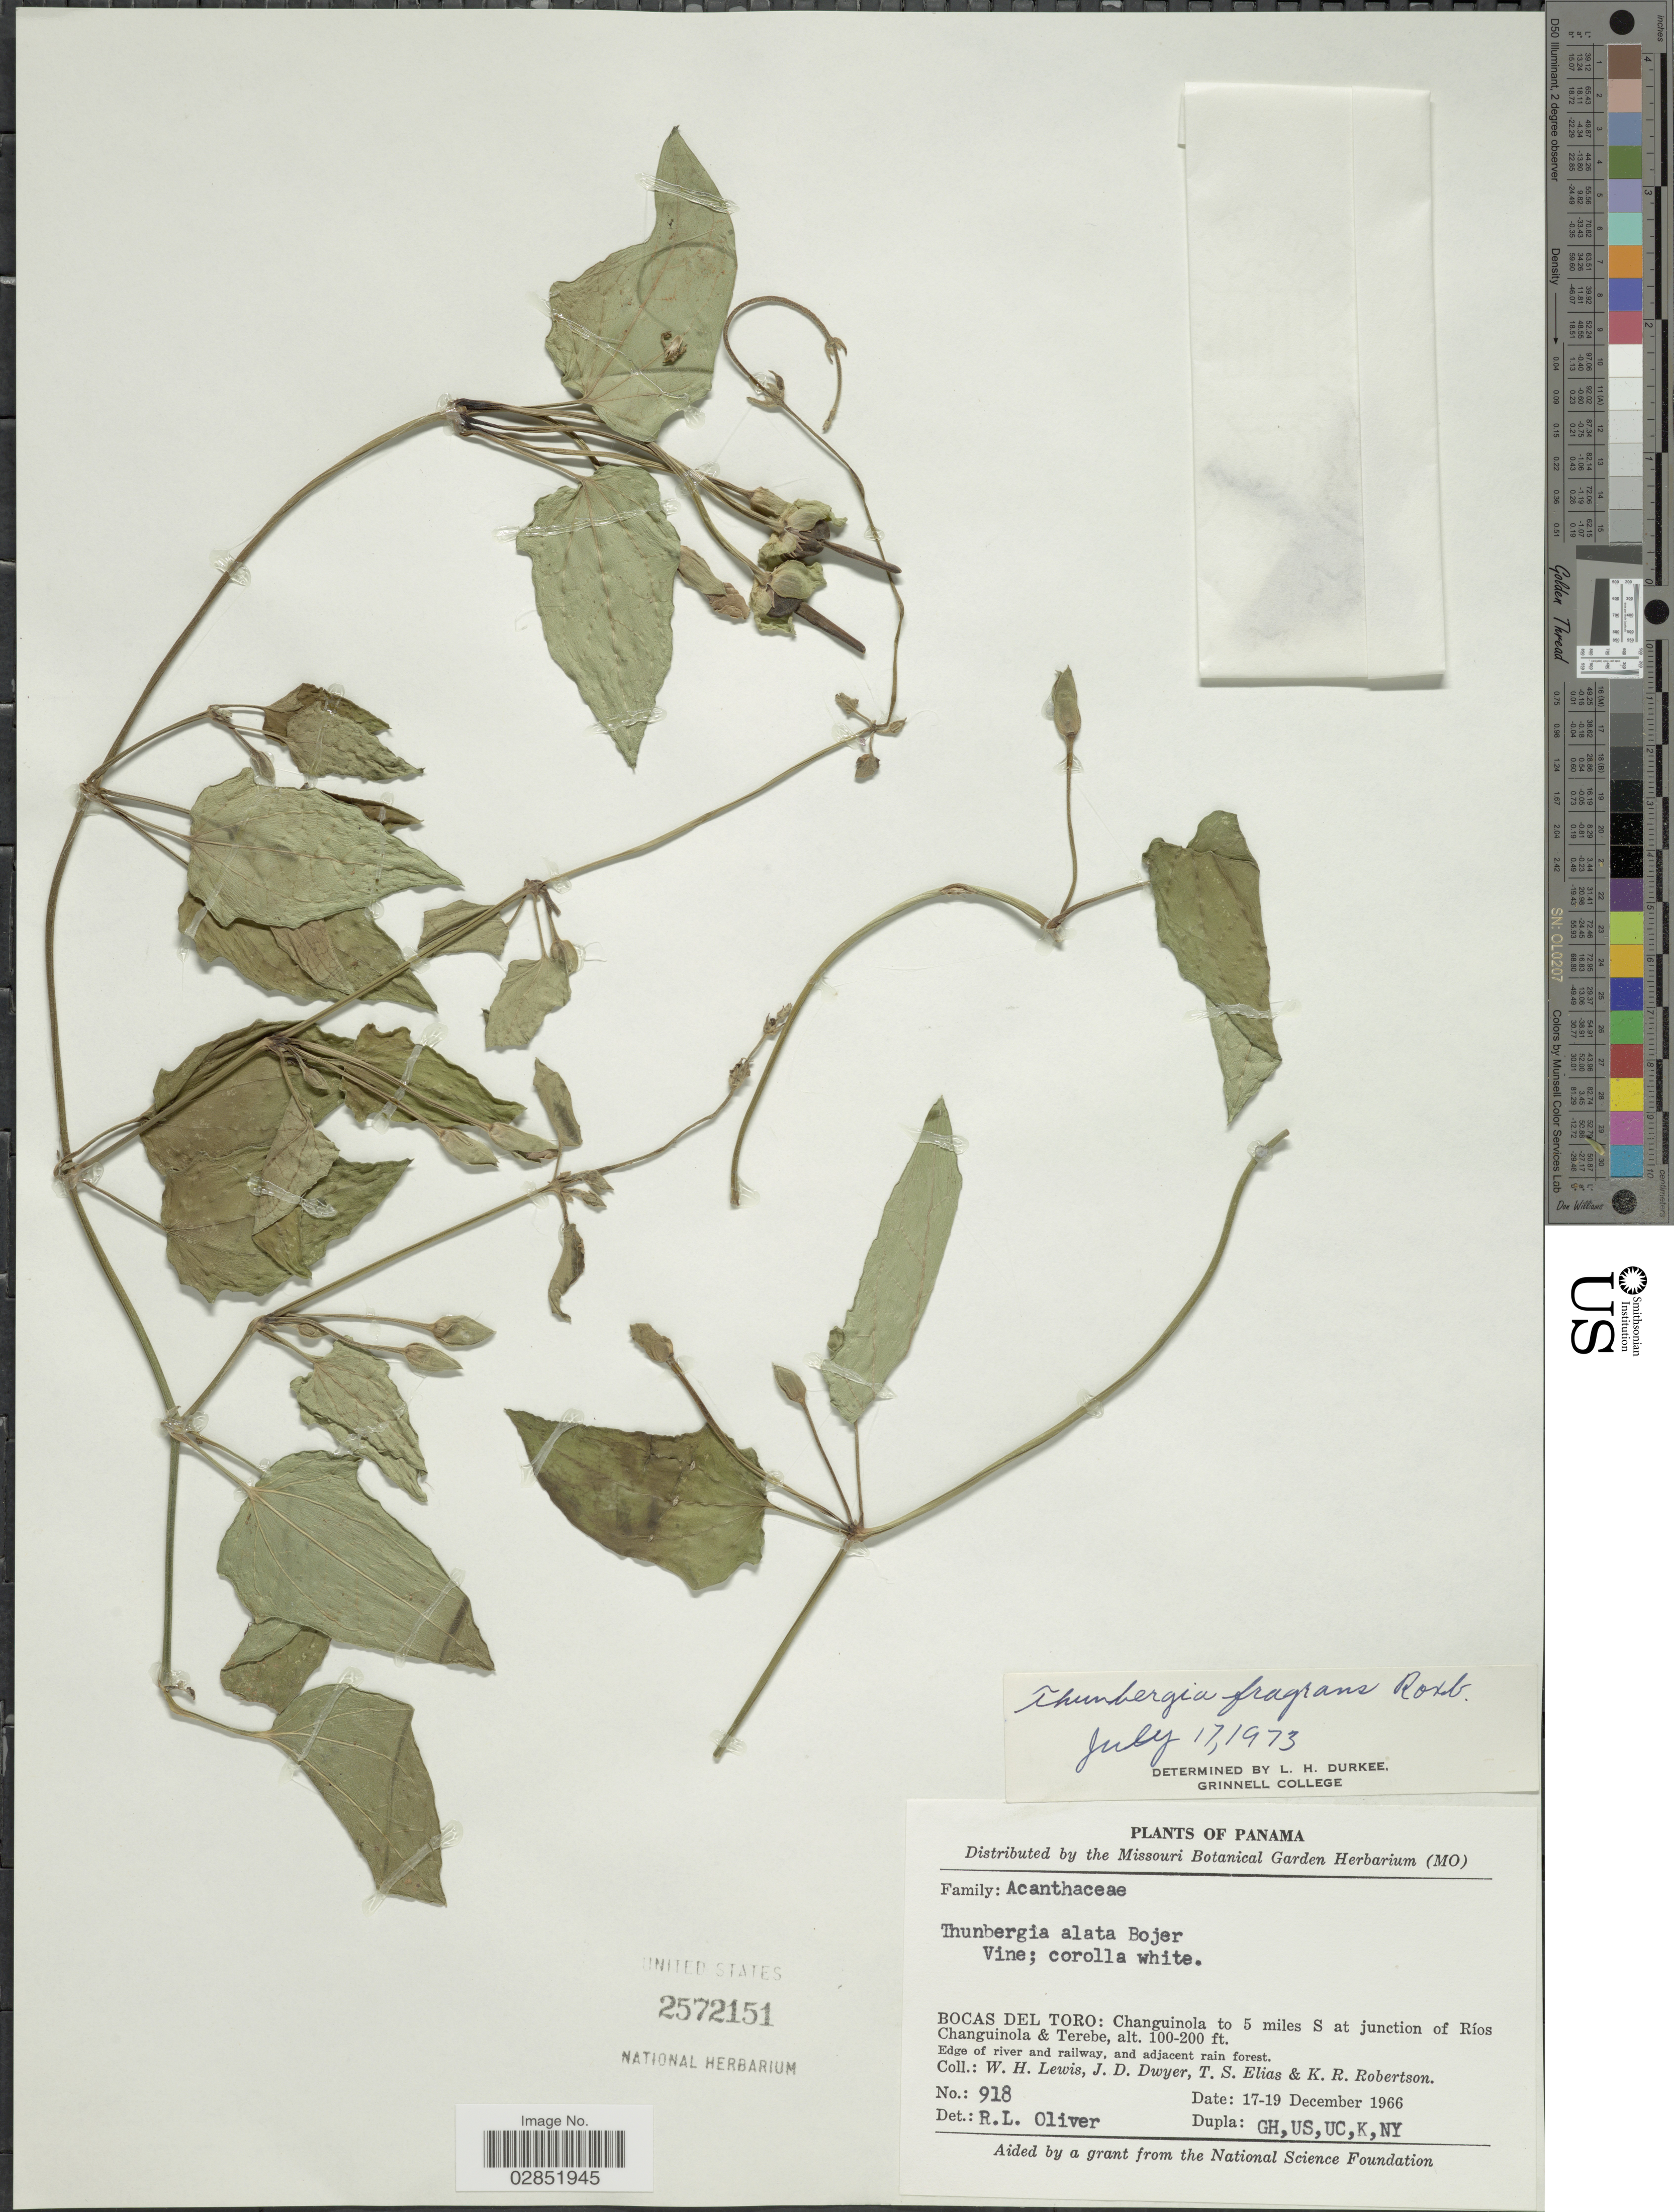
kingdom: Plantae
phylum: Tracheophyta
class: Magnoliopsida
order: Lamiales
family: Acanthaceae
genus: Thunbergia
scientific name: Thunbergia fragrans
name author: Roxb.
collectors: W. H. Lewis, J. D. Dwyer, T. S. Elias & K. Robertson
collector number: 918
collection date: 1966-12-17/1966-12-19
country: Panama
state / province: Bocas del Toro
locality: Changuinola to 5 miles S at junction of Ríos Changuinola & Terebe.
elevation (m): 30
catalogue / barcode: US 2572151